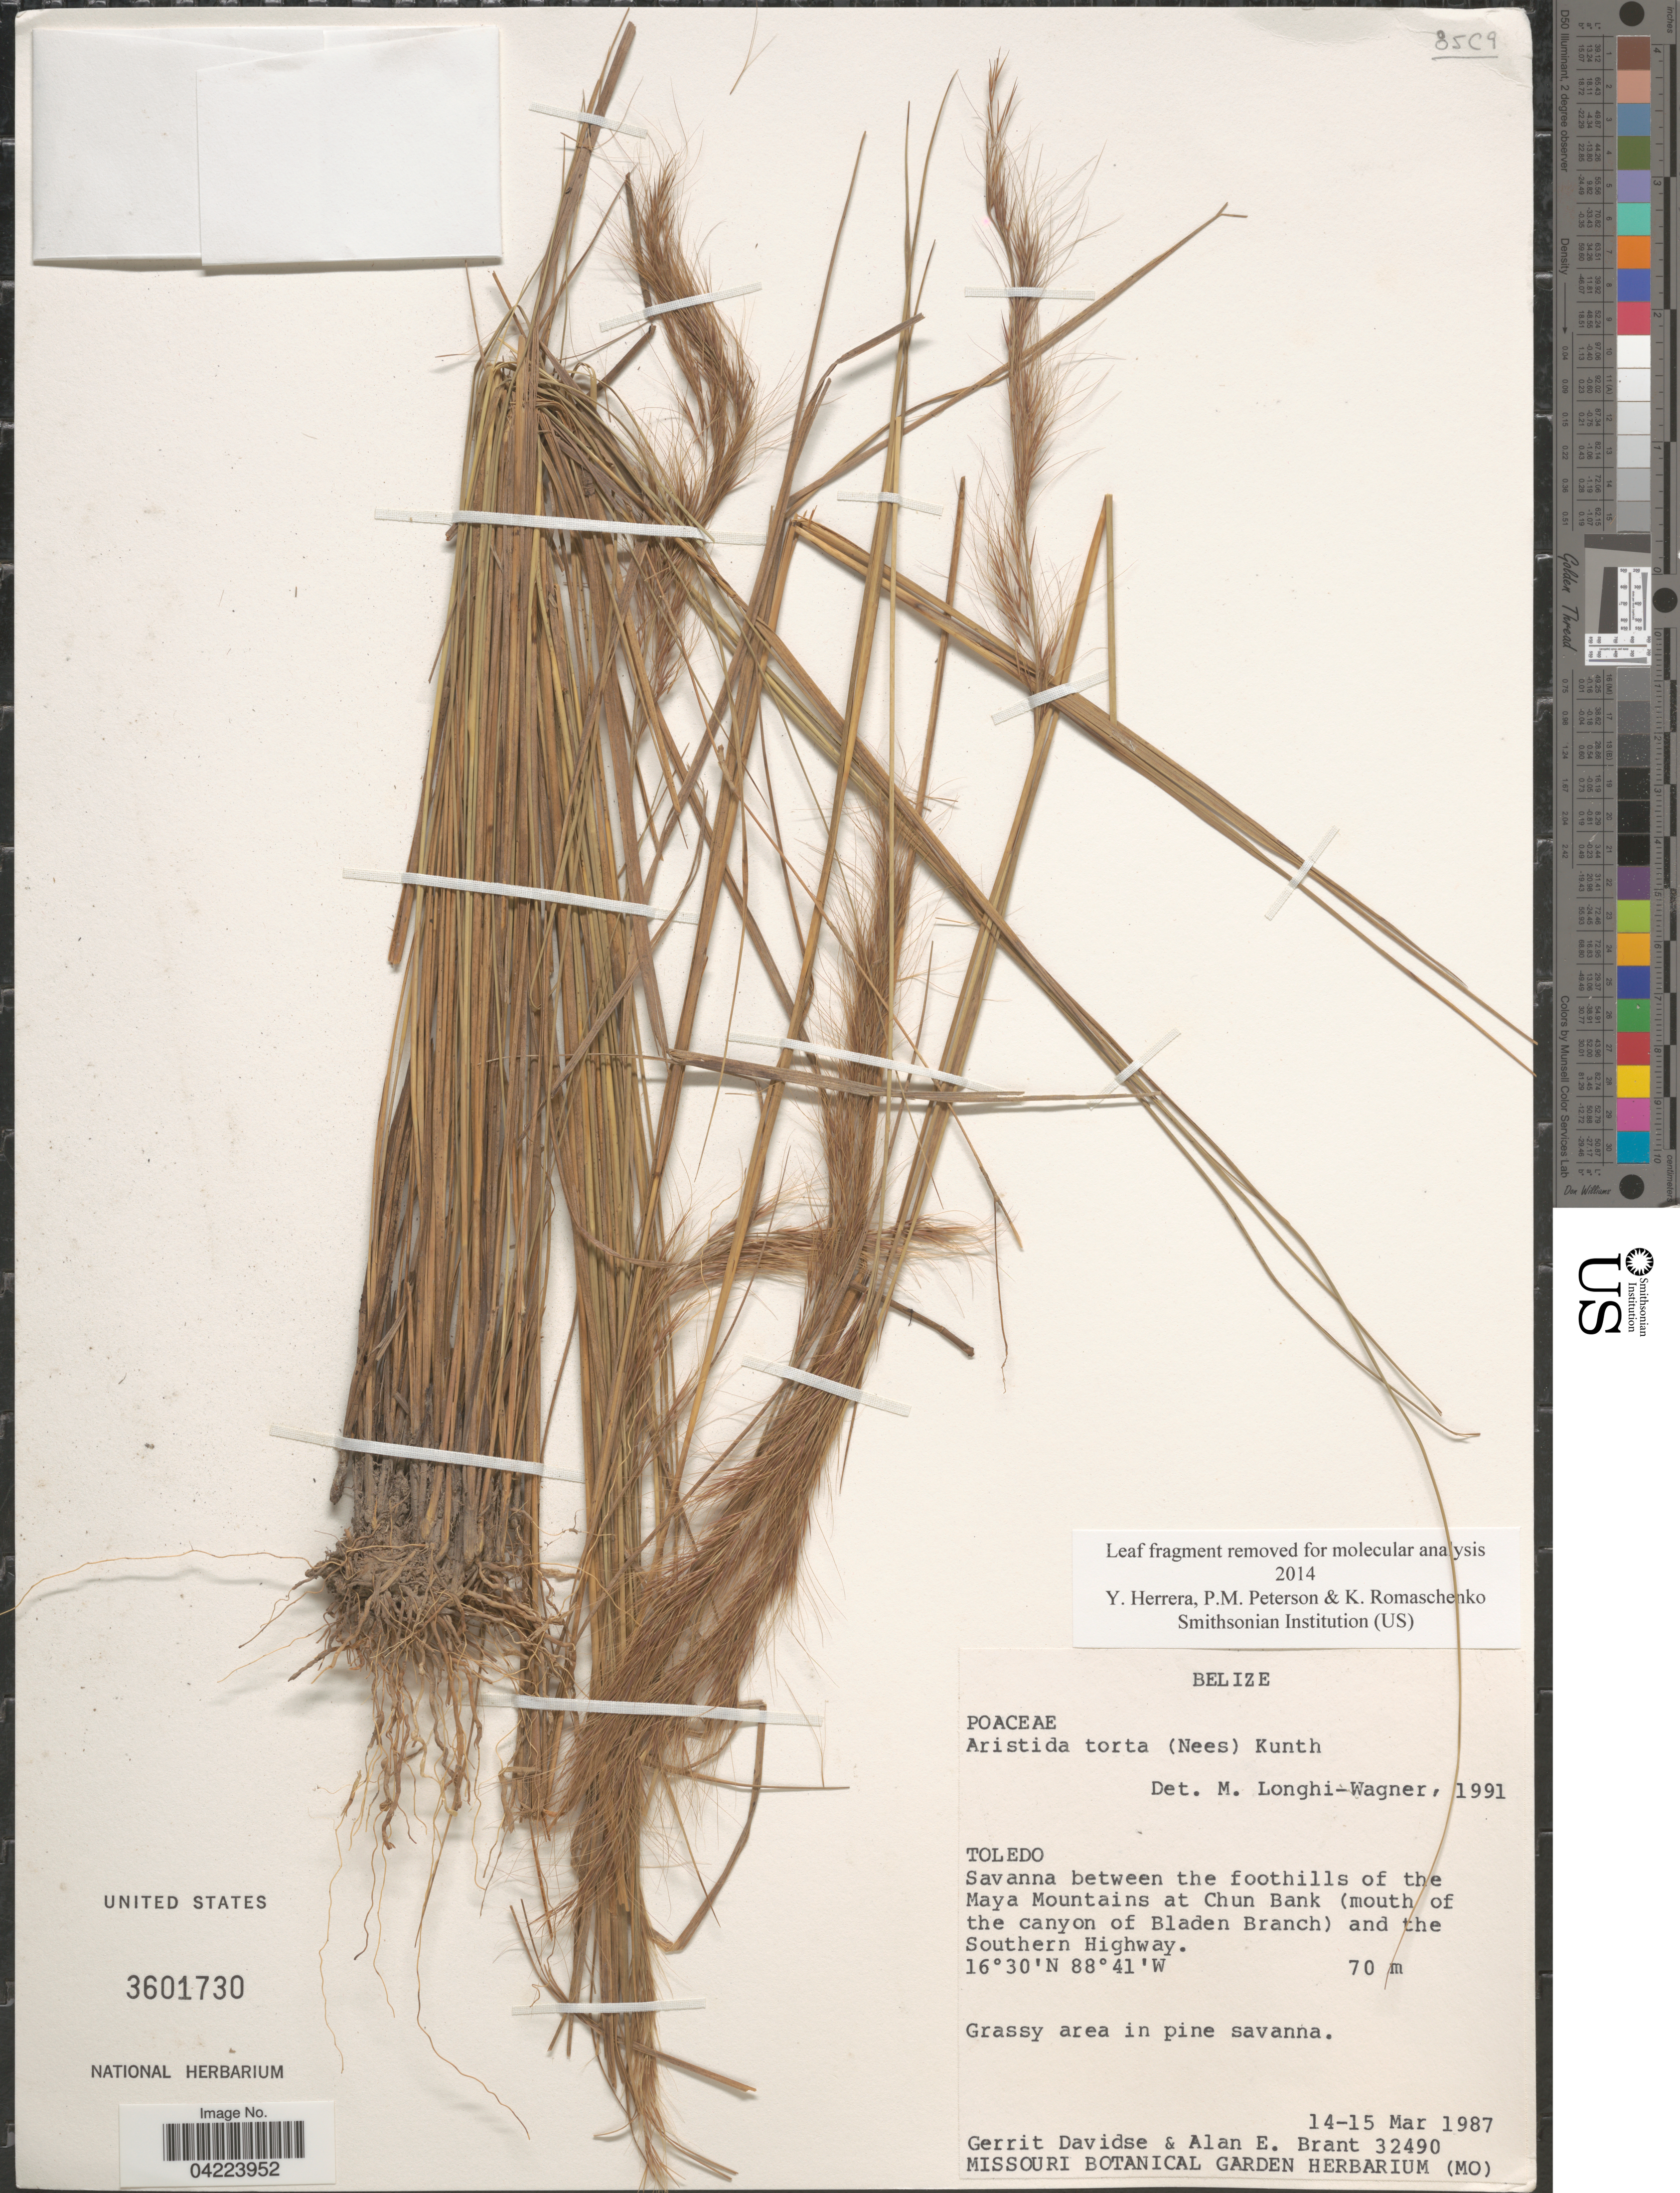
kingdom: Plantae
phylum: Tracheophyta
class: Liliopsida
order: Poales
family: Poaceae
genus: Aristida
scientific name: Aristida torta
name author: (Nees) Kunth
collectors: G. Davidse & A. Brant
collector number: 32490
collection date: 1987-03-14/1987-03-15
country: Belize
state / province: Toledo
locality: Savanna between the foothills of the Maya Mountains at Chun Bank (mouth of the canyon of Bladen Branch) and the Southern Highway. Grassy area in pine savanna.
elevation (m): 70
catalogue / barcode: US 3601730